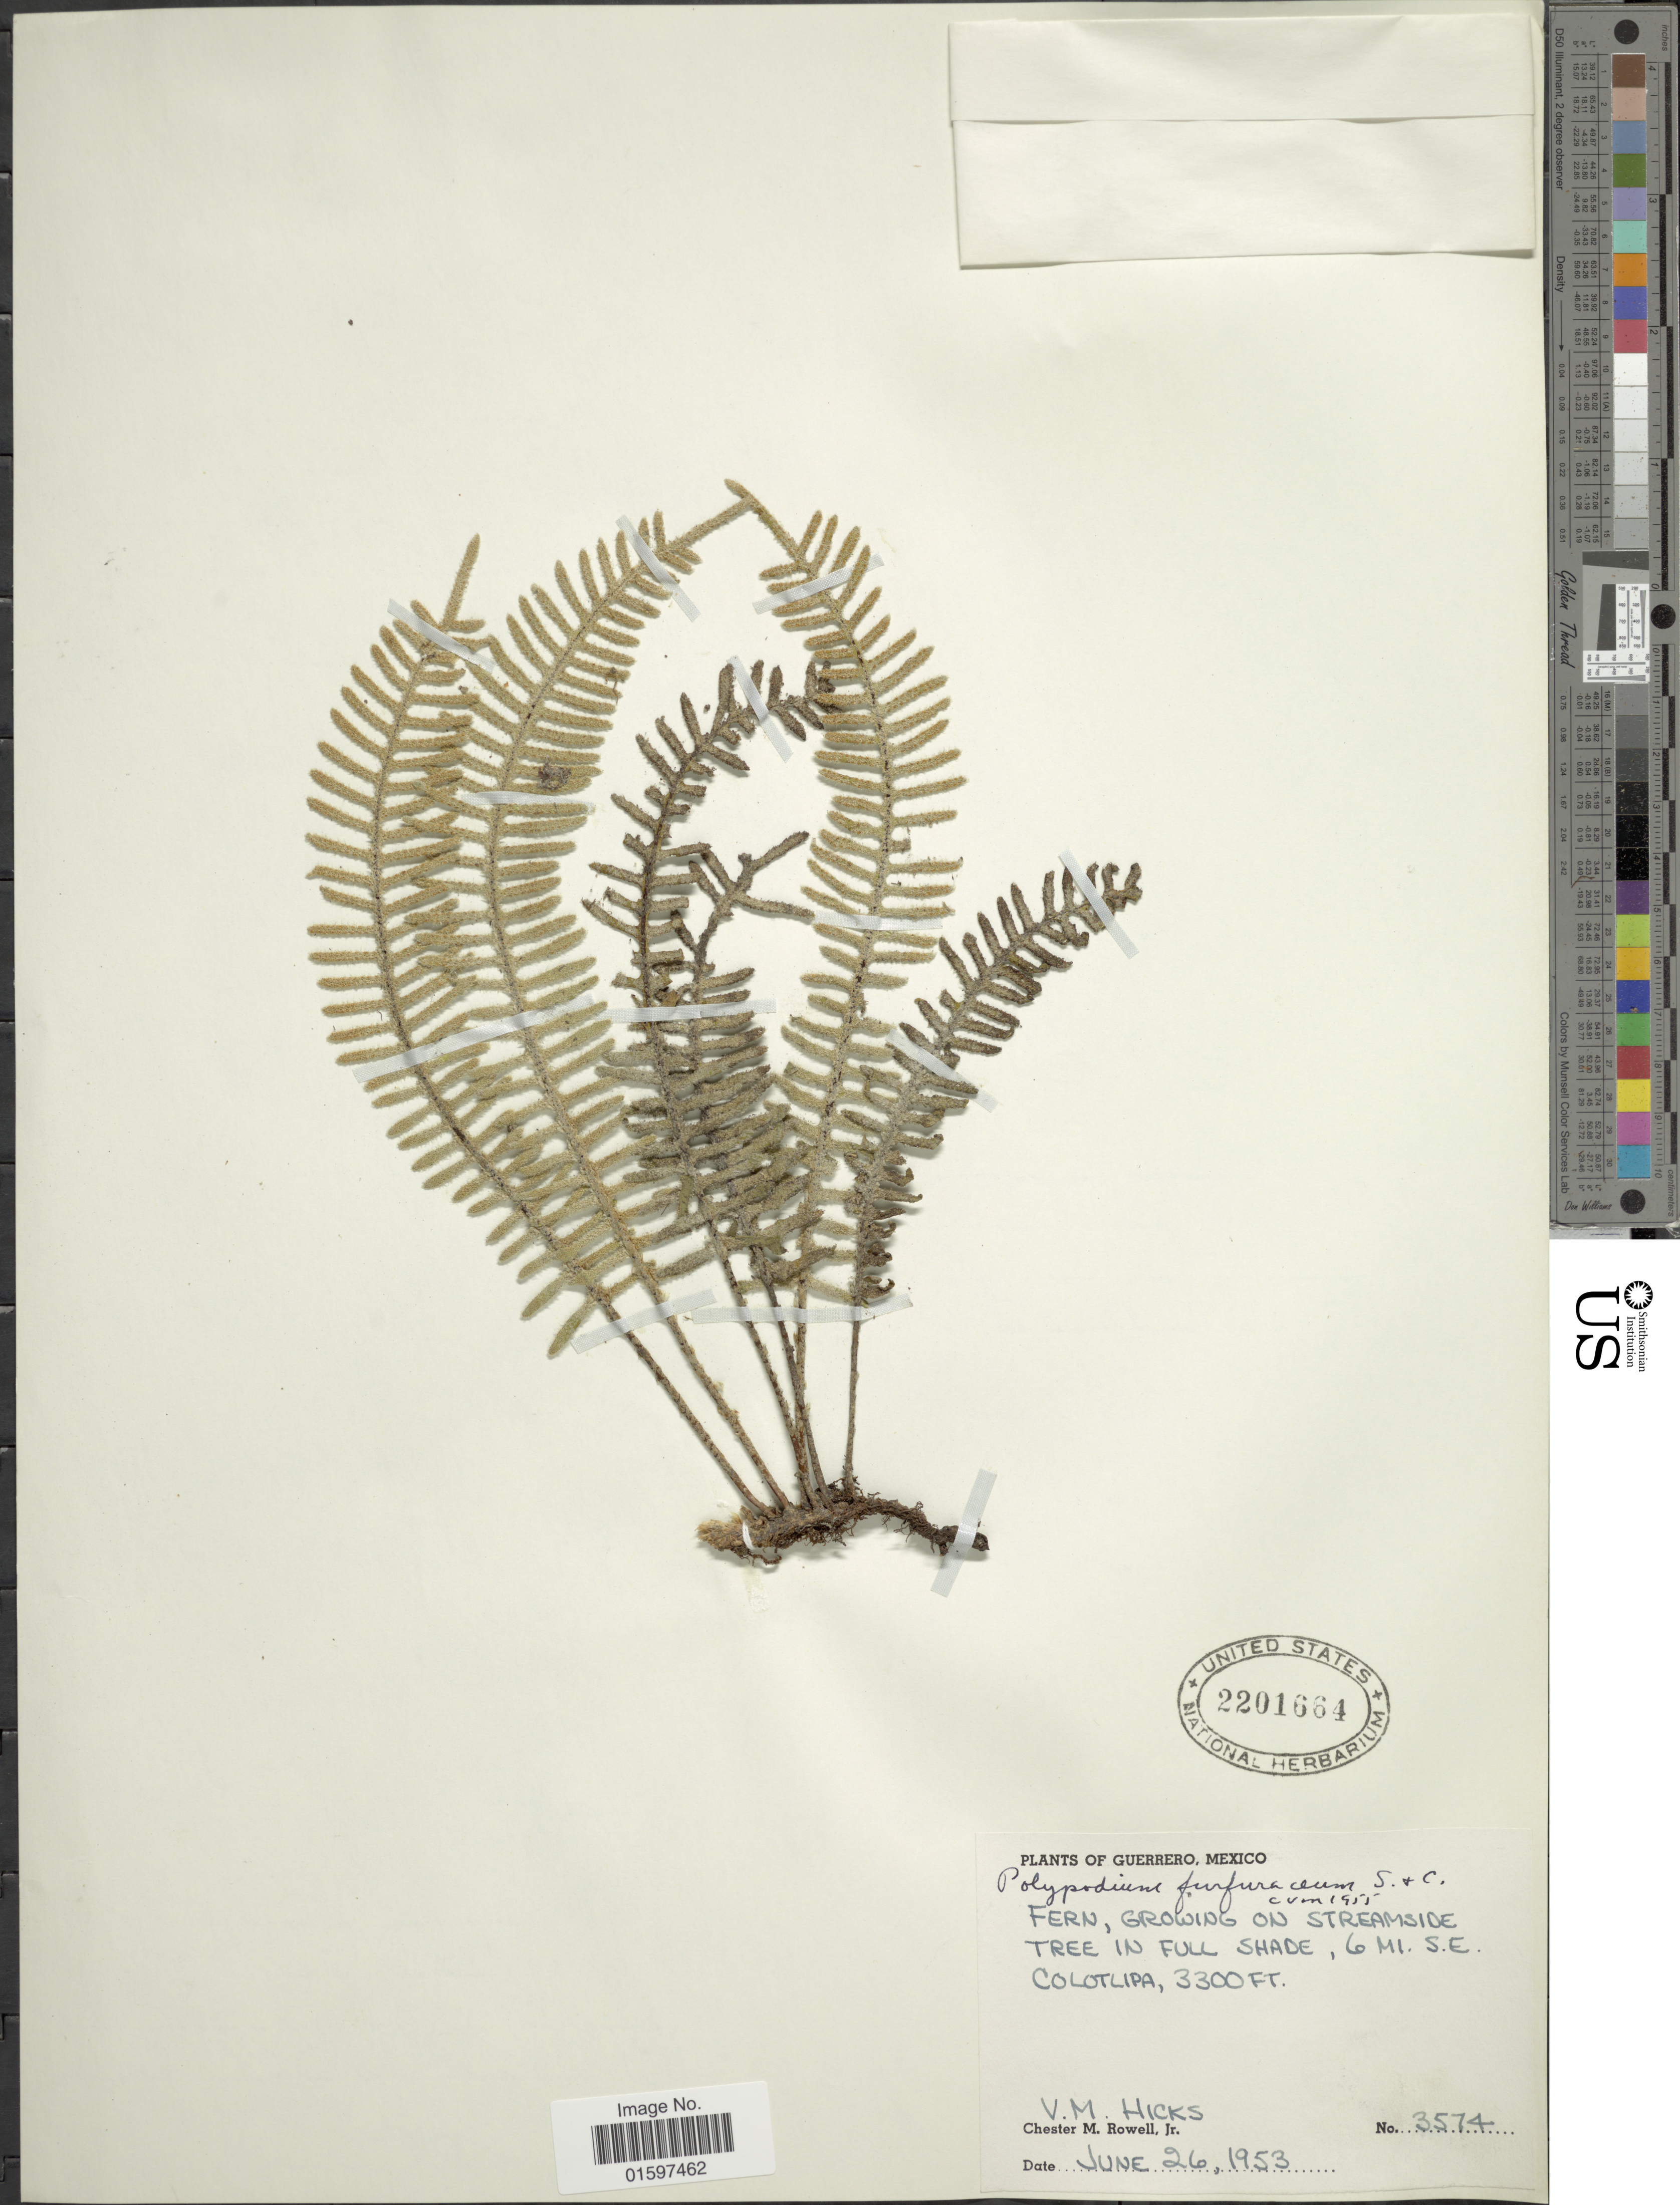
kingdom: Plantae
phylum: Tracheophyta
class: Polypodiopsida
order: Polypodiales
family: Polypodiaceae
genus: Pleopeltis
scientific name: Pleopeltis furfuracea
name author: (Schltdl. & Cham.) A.R. Sm. & Tejero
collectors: V. Hicks & C. M. Rowell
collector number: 3574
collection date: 1953-06-26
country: Mexico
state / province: Guerrero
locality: Fern, growing on streamside tree in full shade, 6 mi. S. E. Colotlipa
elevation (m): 1006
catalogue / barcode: US 2201664